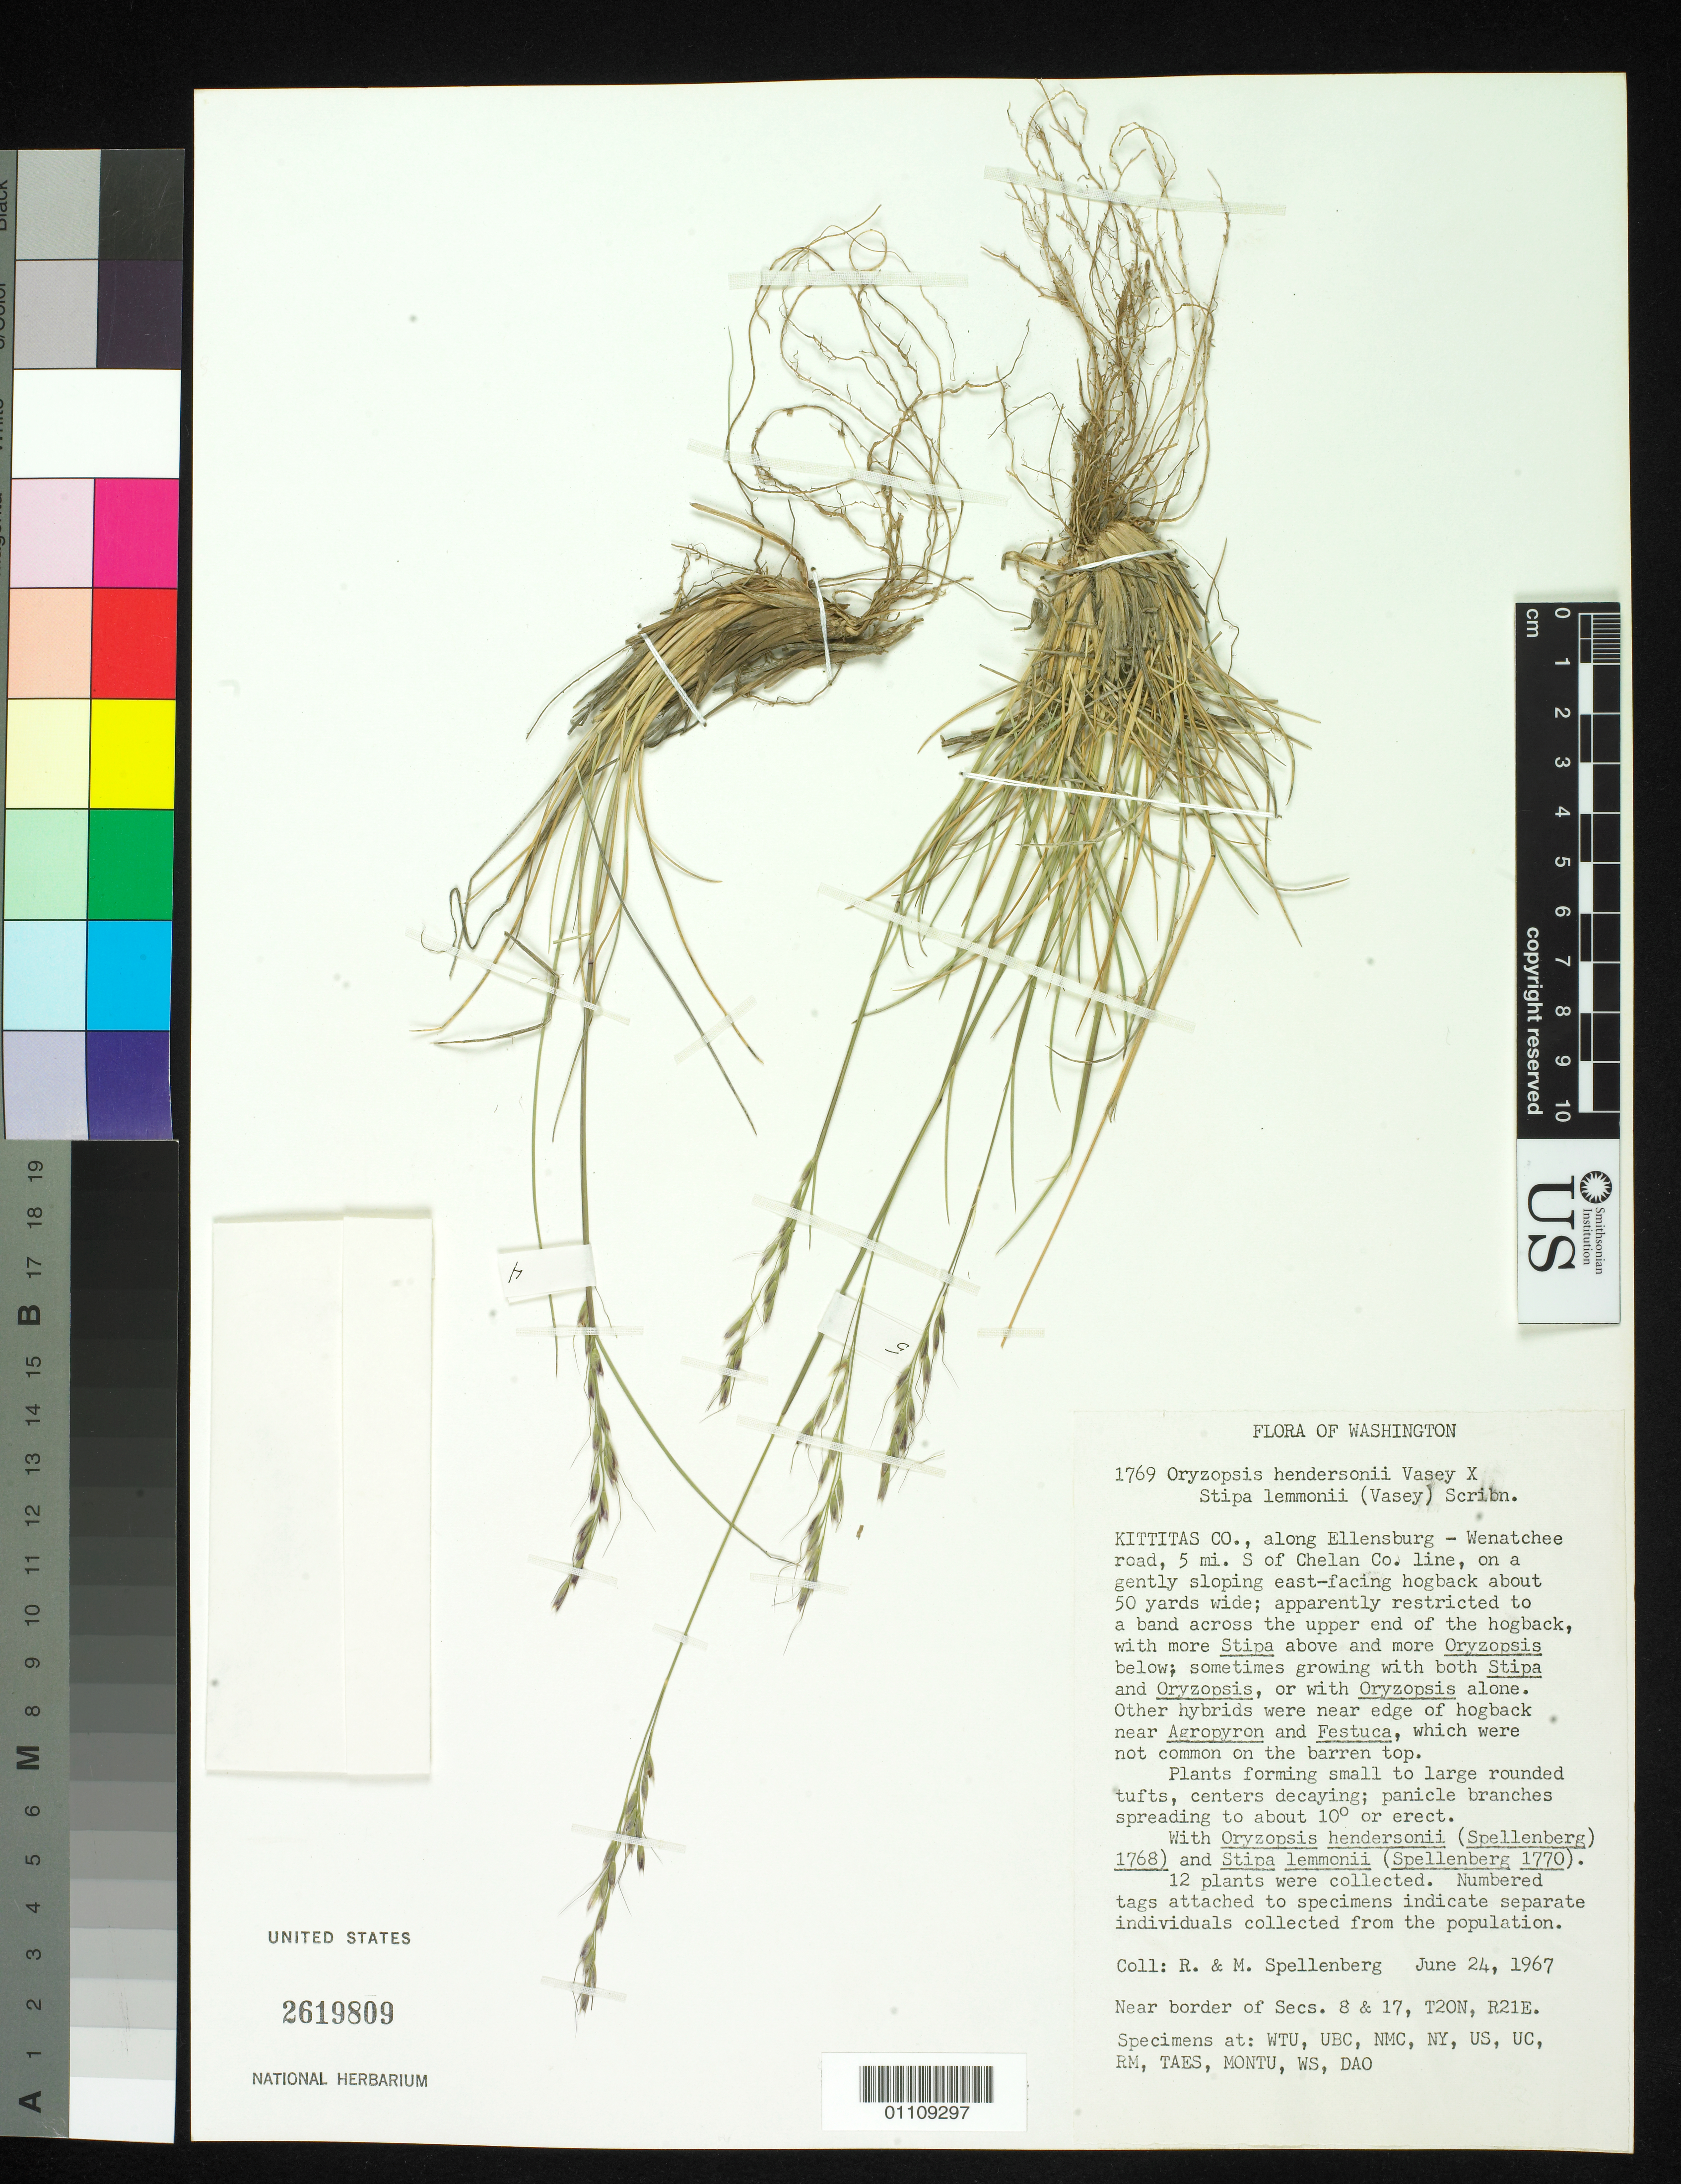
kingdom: Plantae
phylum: Tracheophyta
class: Liliopsida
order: Poales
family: Poaceae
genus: Oryzopsis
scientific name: Oryzopsis hendersoni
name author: Vasey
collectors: R. Spellenberg & Spellenberg, M.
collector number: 1769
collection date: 1967-06-24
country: United States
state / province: Washington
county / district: Kittitas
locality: along Ellensburg- Wenatchee Road, 5 mi. S. of Chelan Co. line, on a gently slopping east-facing hogback about 50 yeards wide.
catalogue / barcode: US 2619809